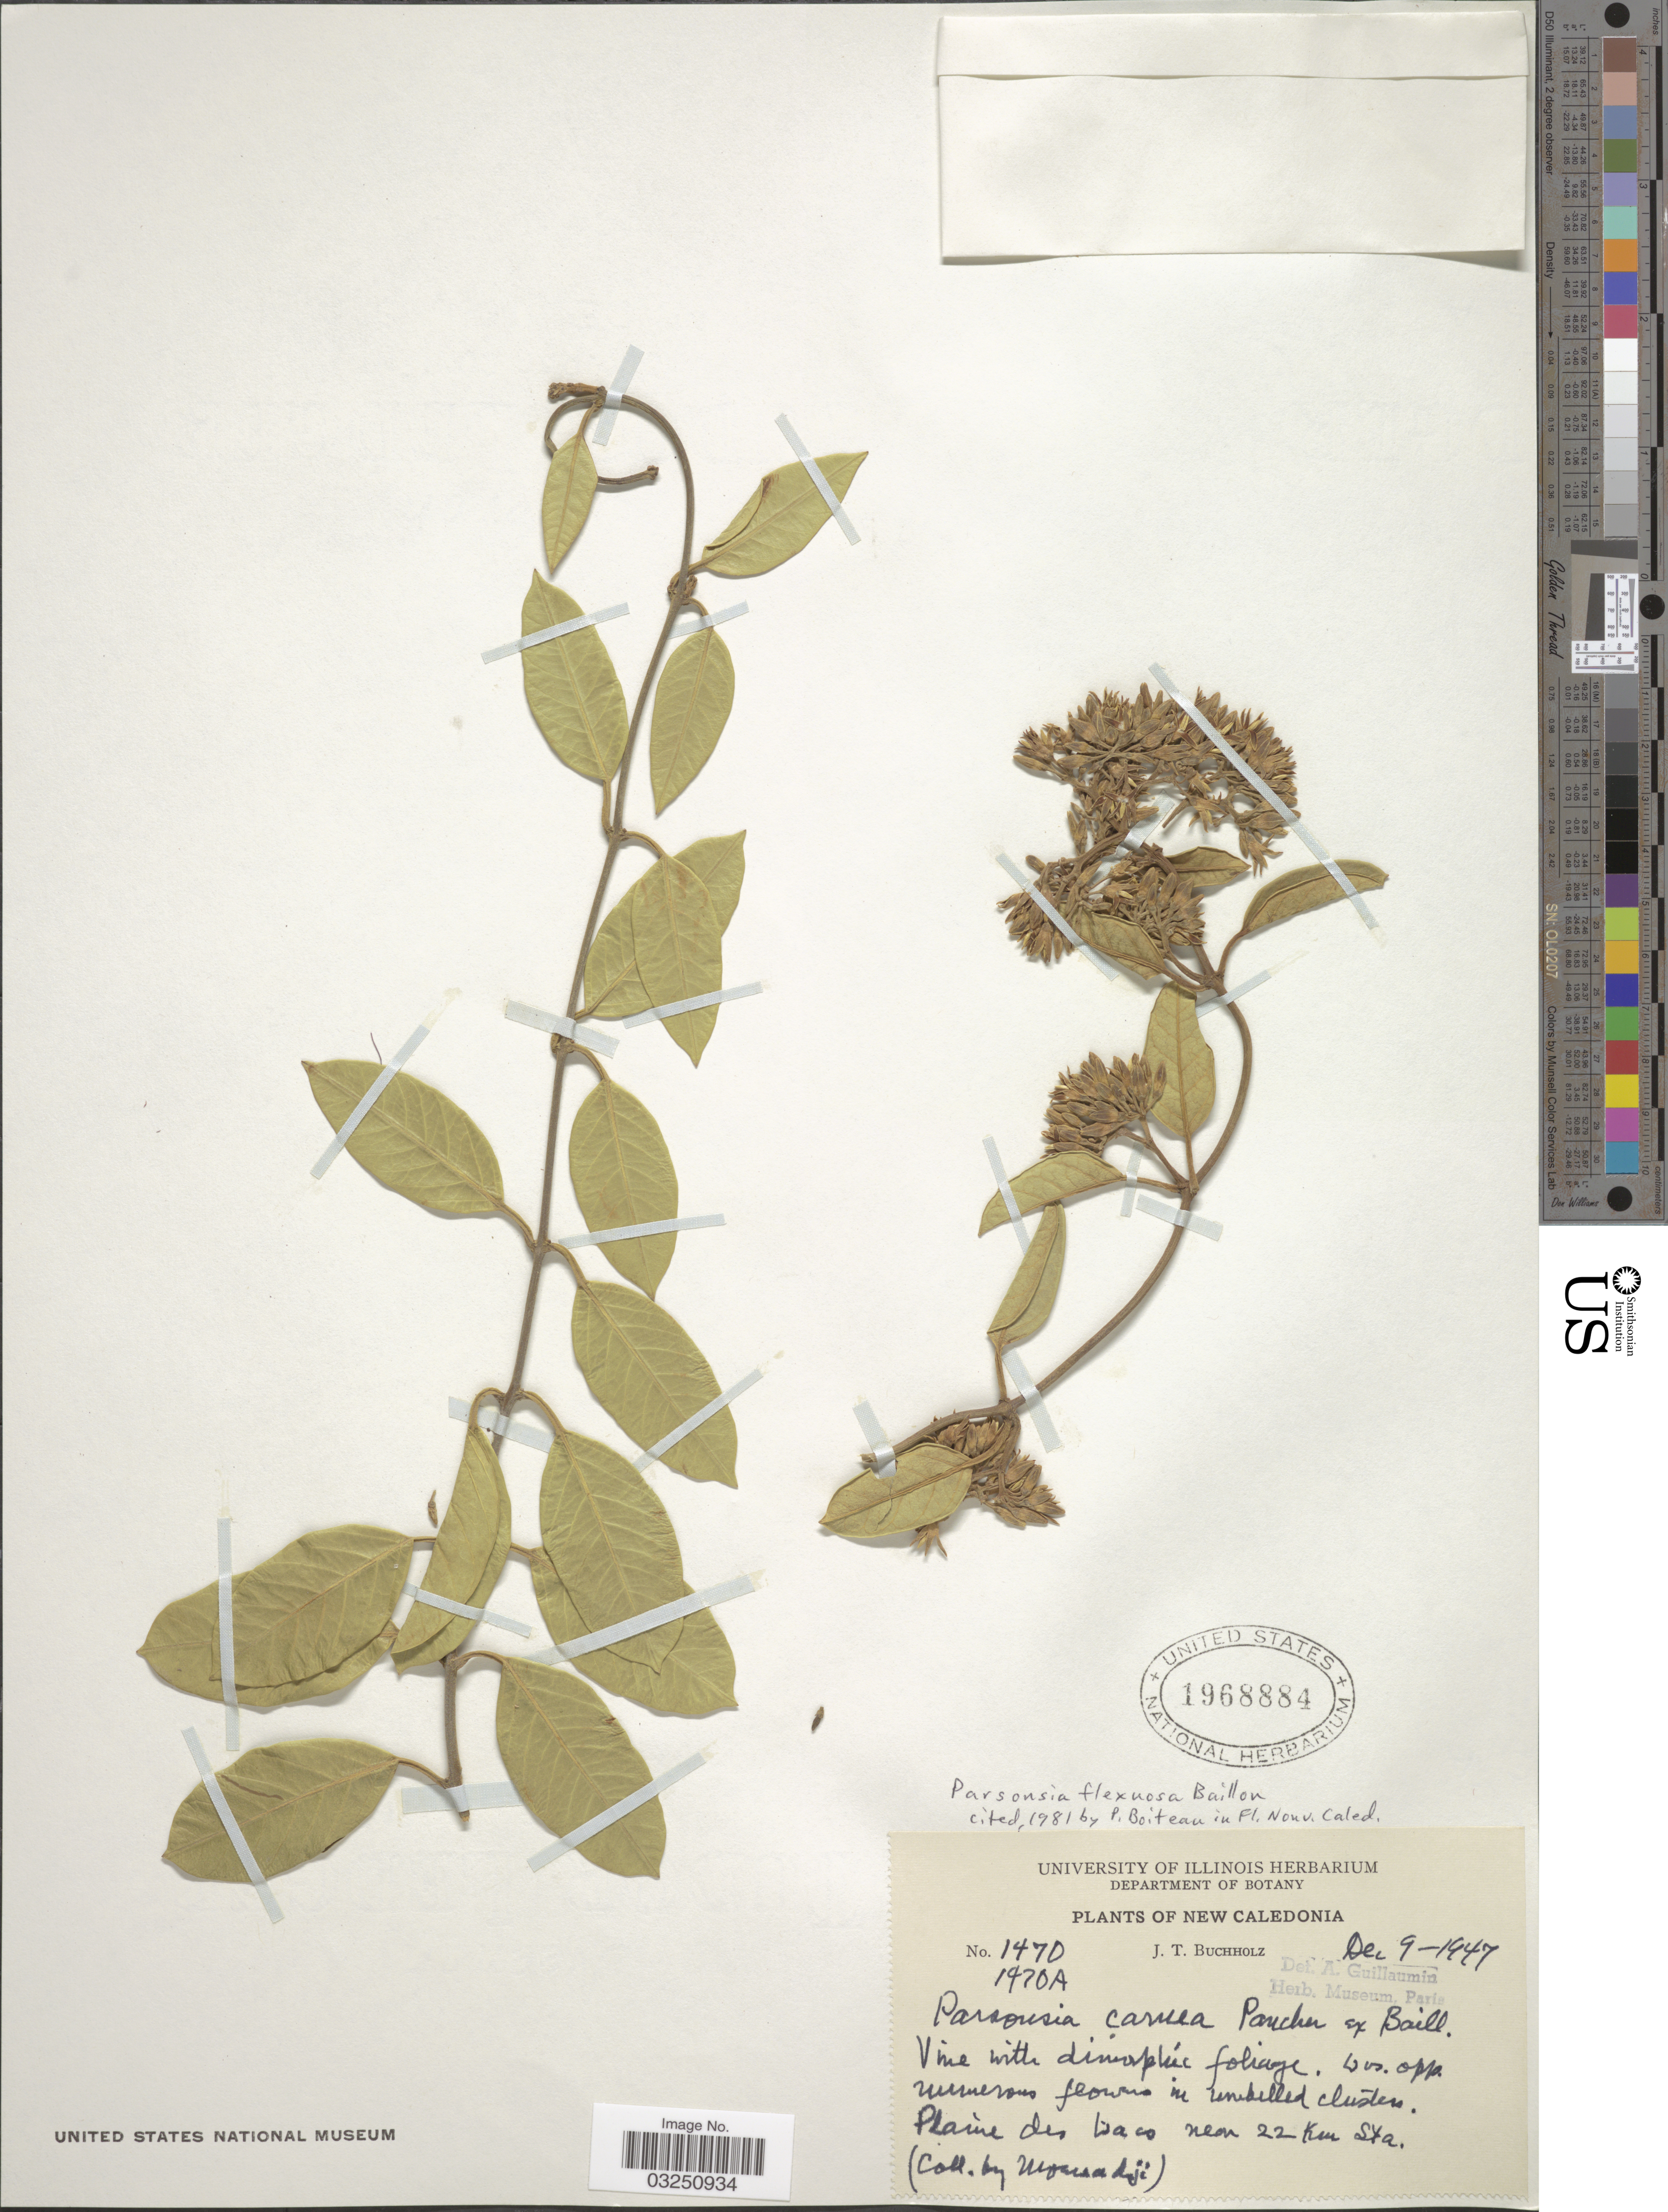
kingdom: Plantae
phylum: Tracheophyta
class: Magnoliopsida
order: Myrtales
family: Lythraceae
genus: Parsonsia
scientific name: Parsonsia flexuosa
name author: Baill.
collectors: J. T. Buchholz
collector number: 1470/1970A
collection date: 1947-12-09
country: New Caledonia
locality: Plaine de Lacs near 22 Km Sta.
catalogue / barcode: US 1968884